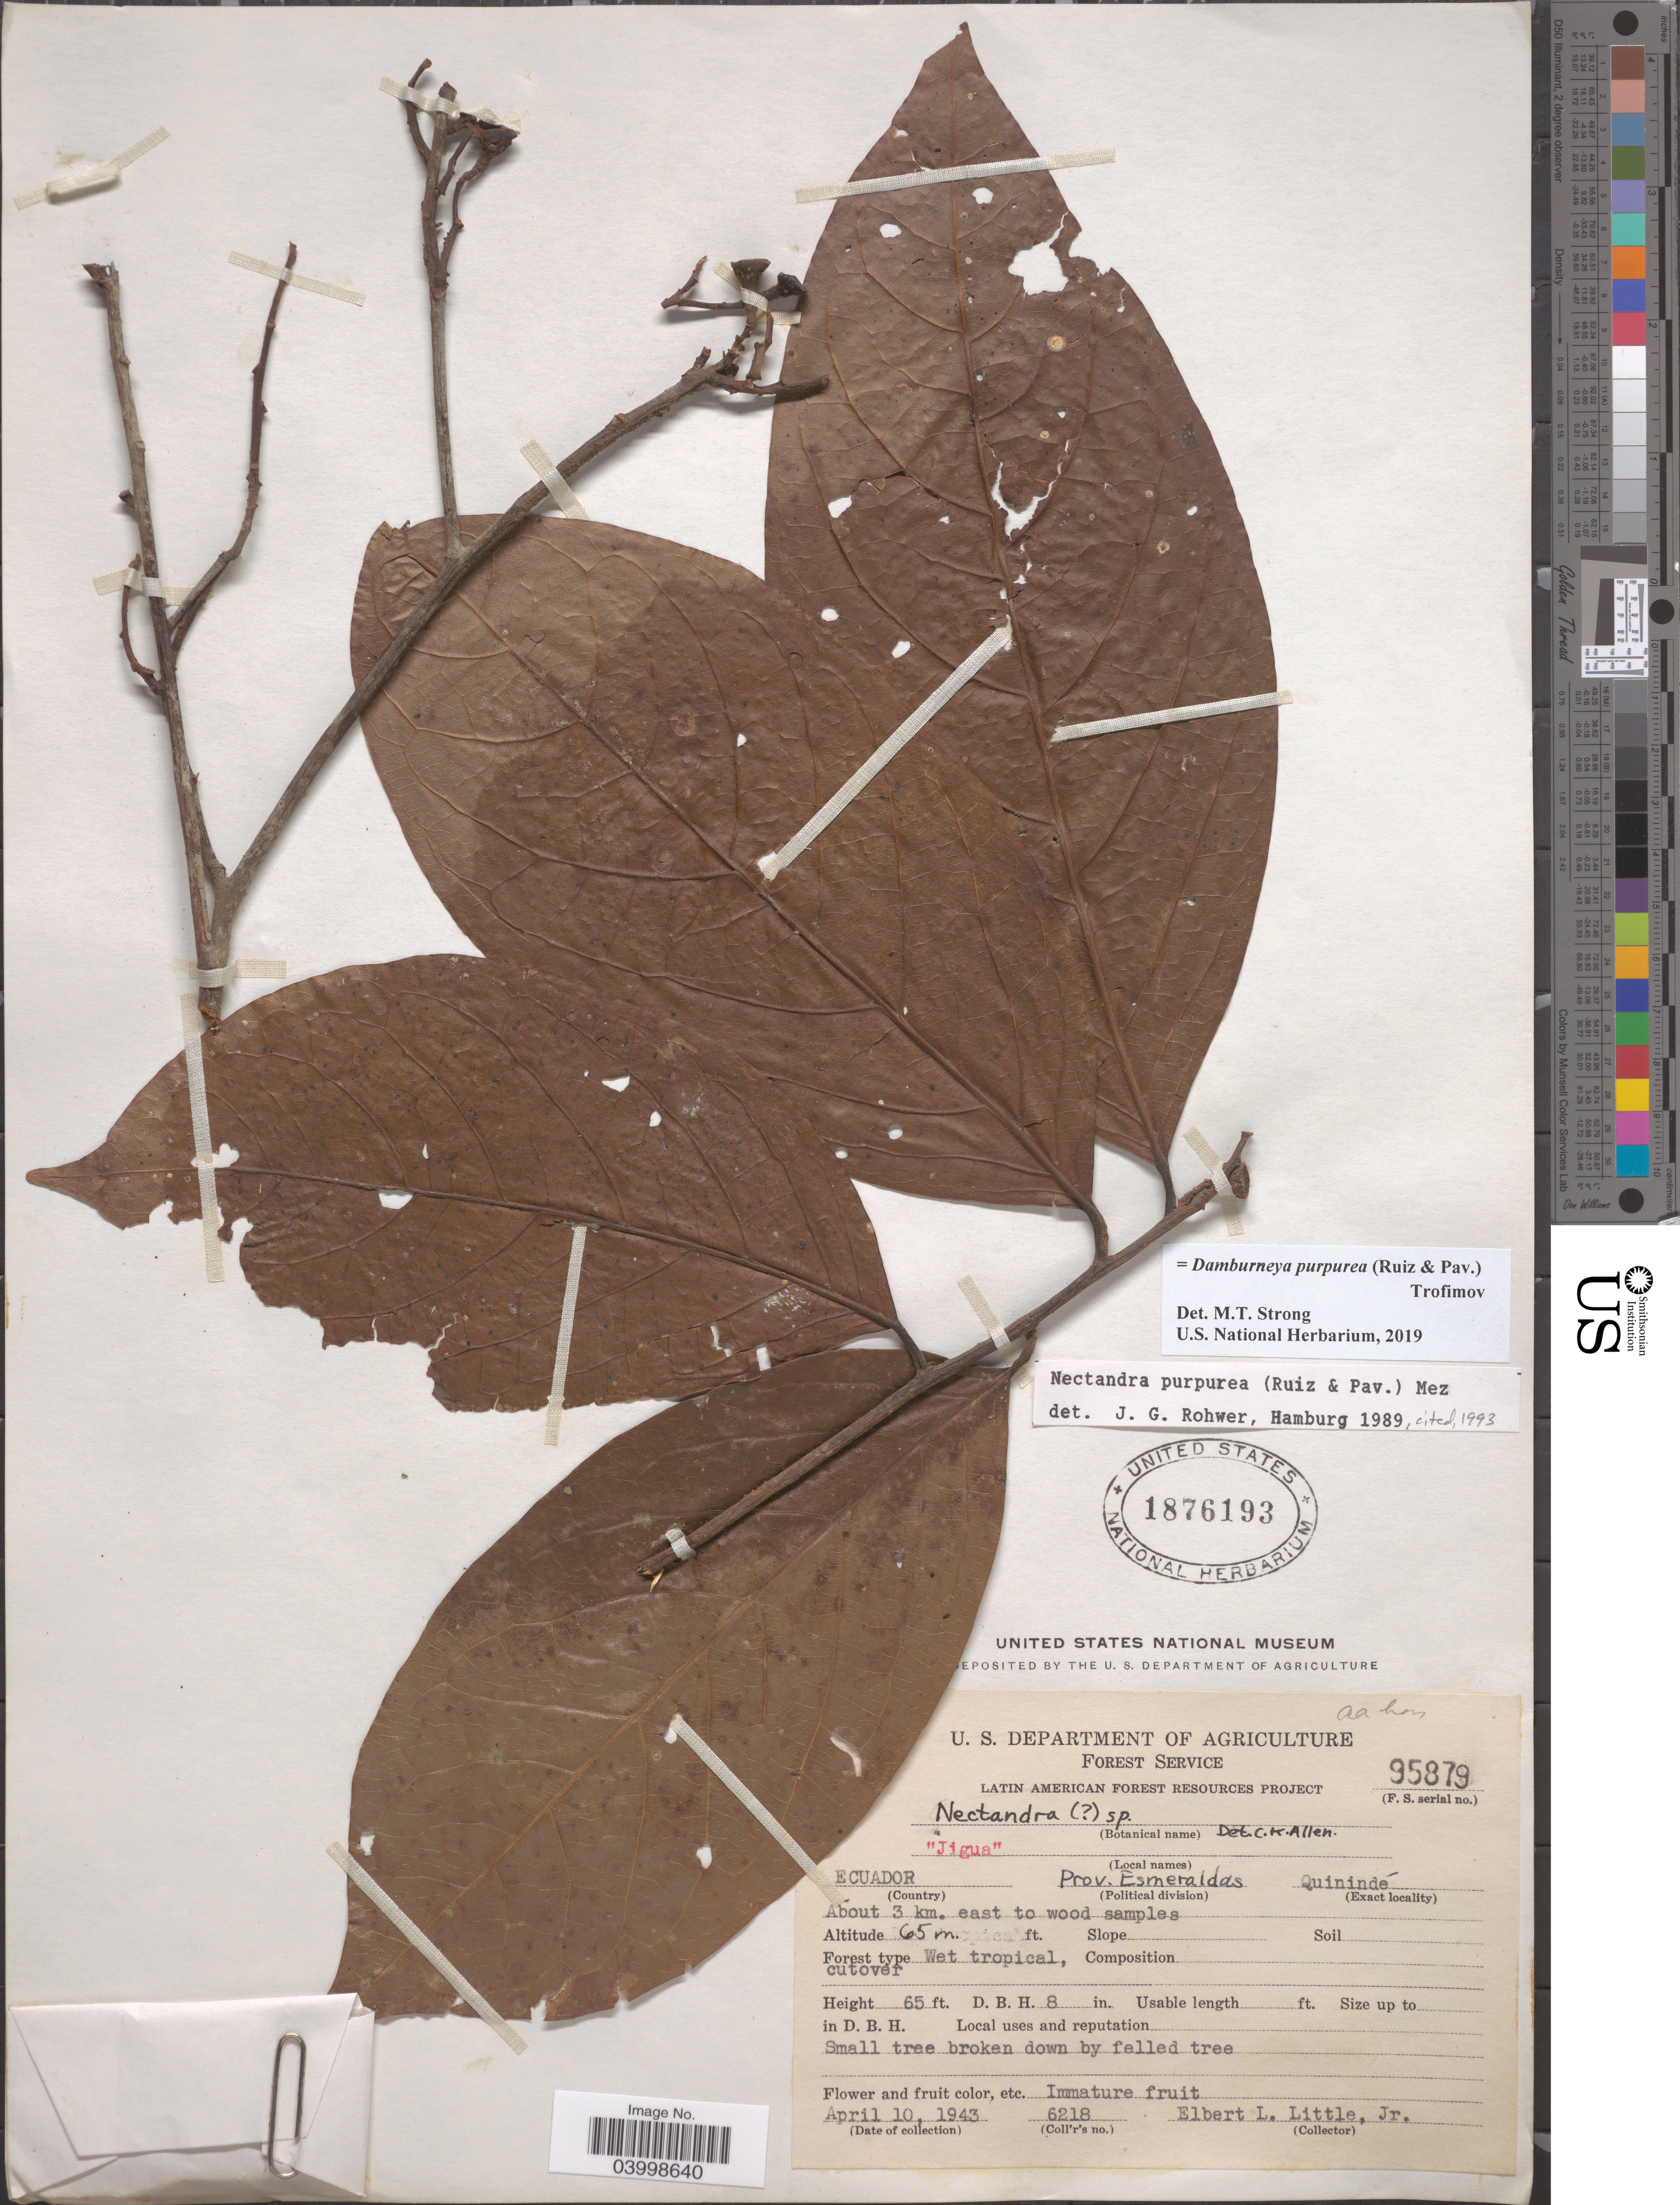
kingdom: Plantae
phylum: Tracheophyta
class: Magnoliopsida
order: Laurales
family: Lauraceae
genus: Damburneya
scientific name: Damburneya purpurea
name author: (Ruiz & Pav.) Trofimov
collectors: E. L. Little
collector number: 6218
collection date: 1943-04-10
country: Ecuador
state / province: Esmeraldas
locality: Quinindé. About 3 km. east to wood samples.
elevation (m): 65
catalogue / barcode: US 1876193